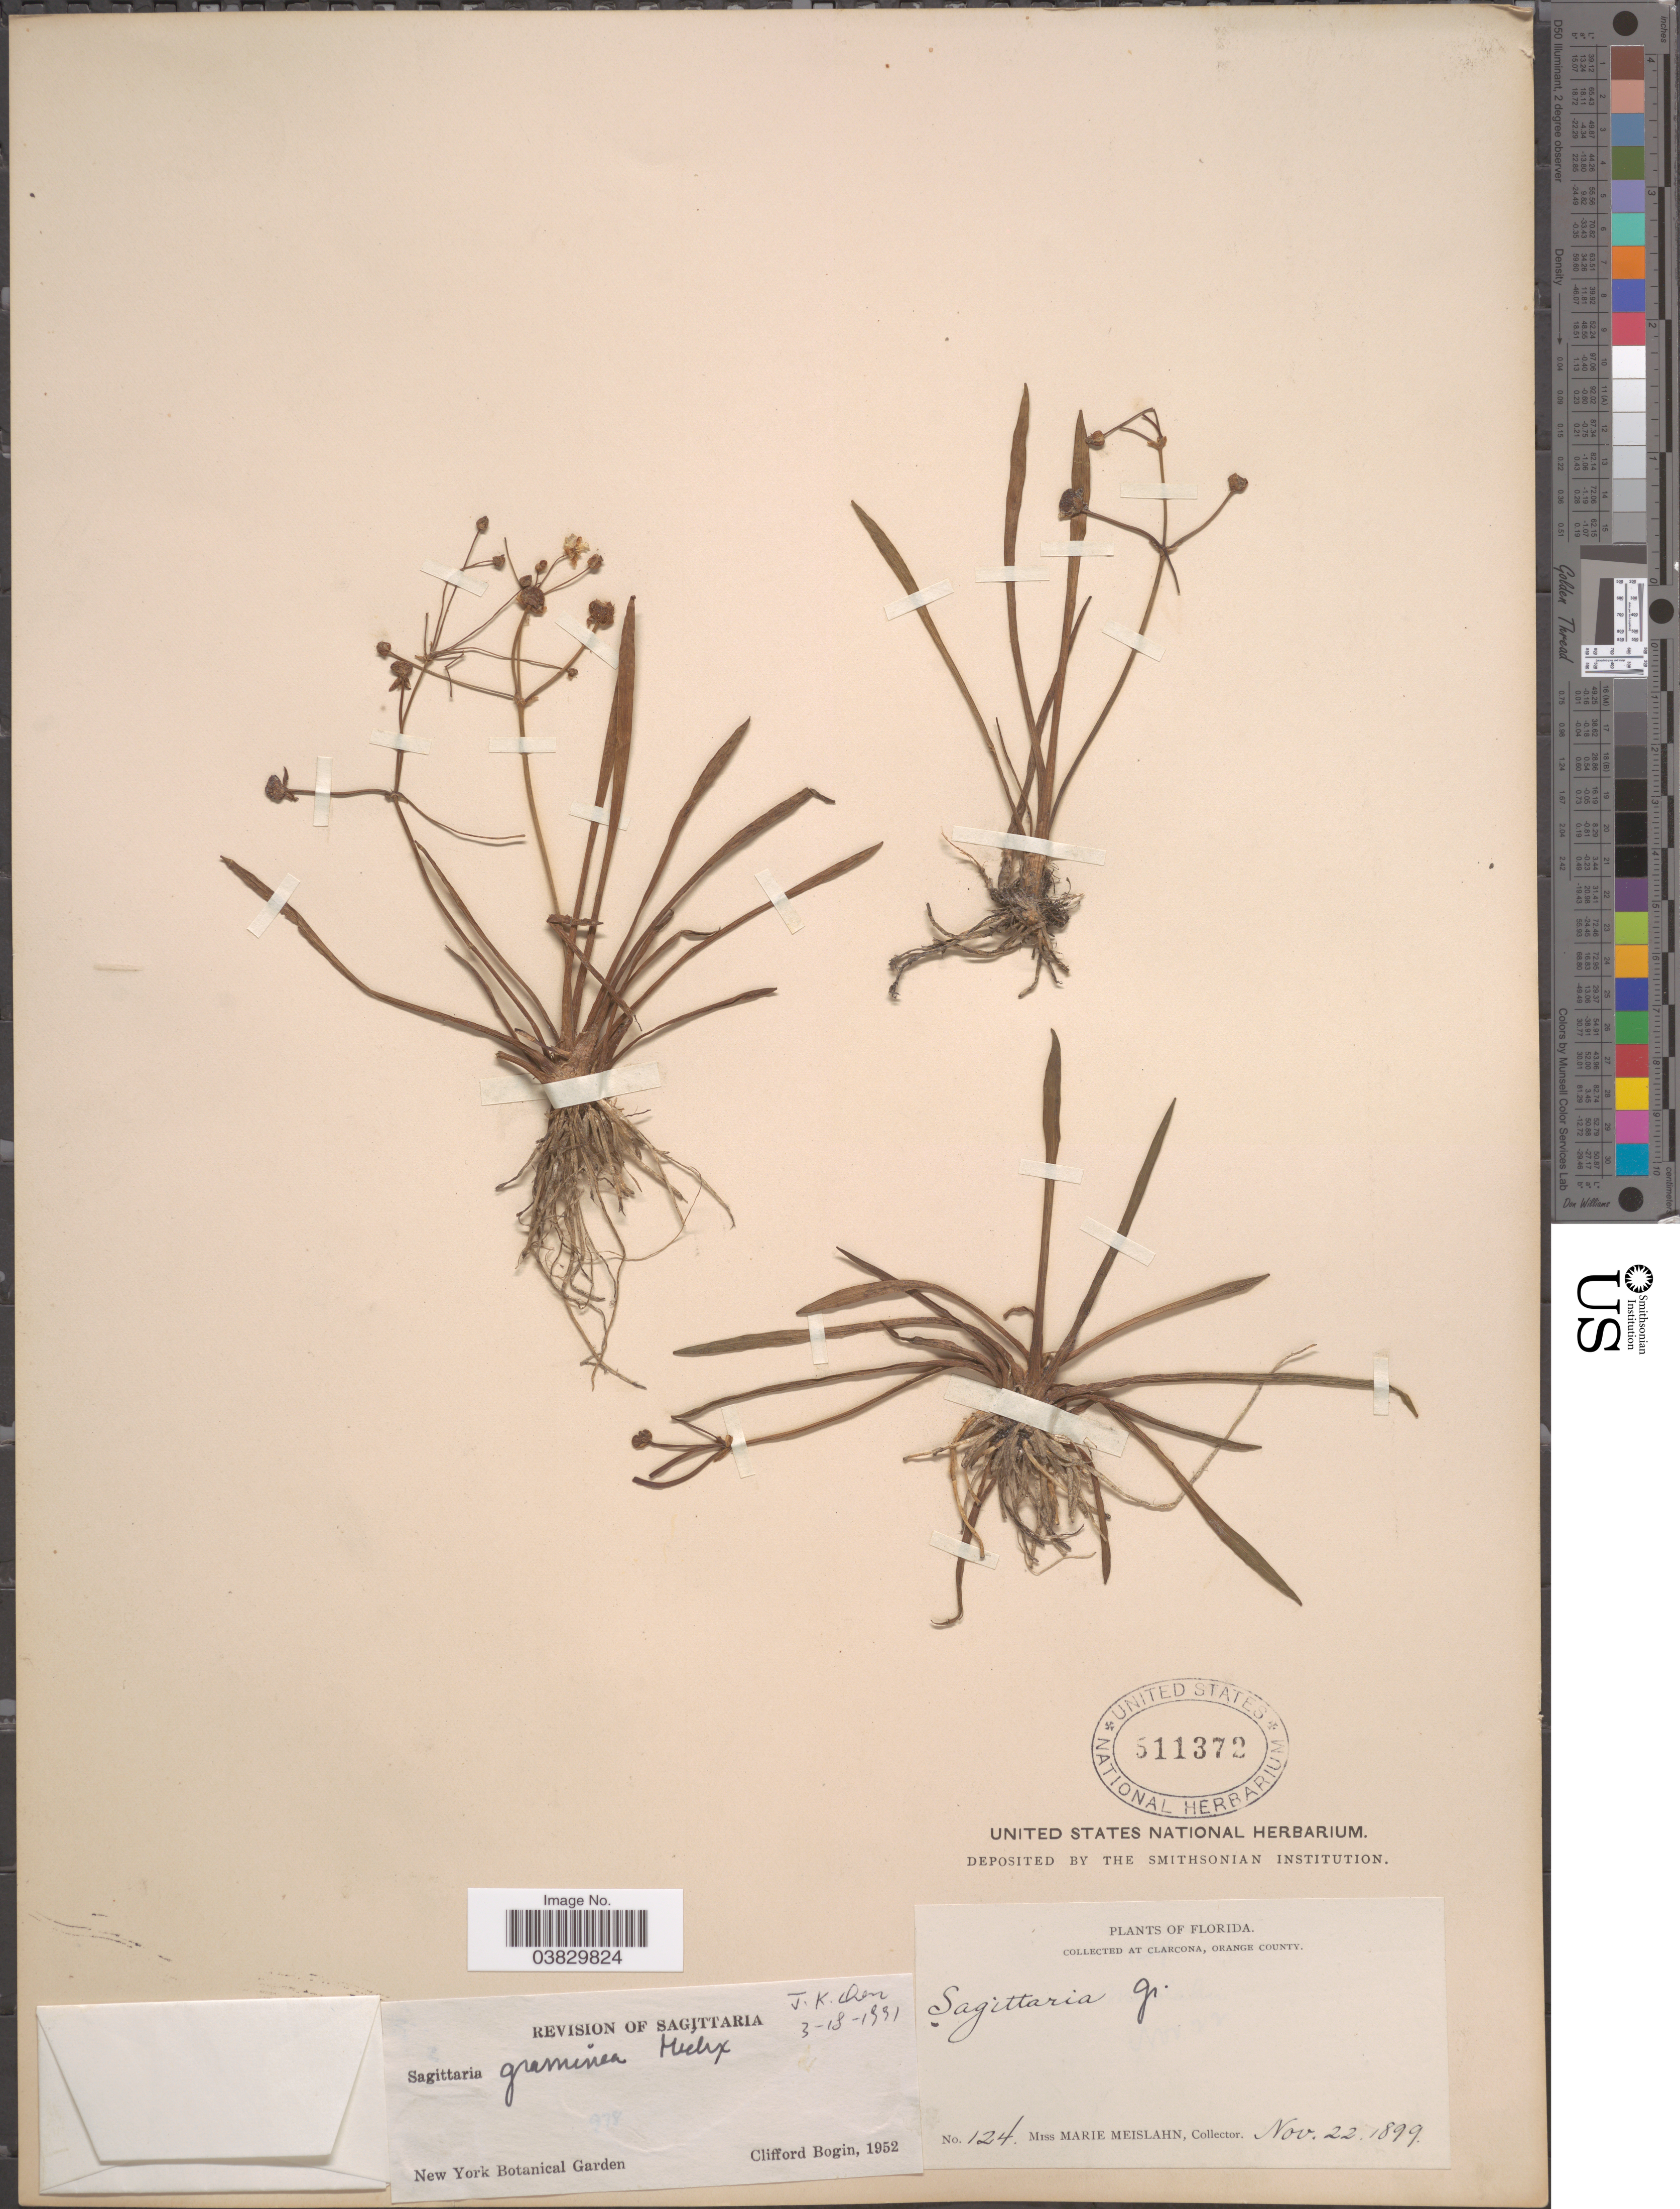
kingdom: Plantae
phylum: Tracheophyta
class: Liliopsida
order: Alismatales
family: Alismataceae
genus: Sagittaria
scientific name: Sagittaria graminea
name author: Michx.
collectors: M. Meislahn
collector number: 124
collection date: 1899-11-22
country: United States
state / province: Florida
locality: At Clarcona, Orange County.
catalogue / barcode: US 511372